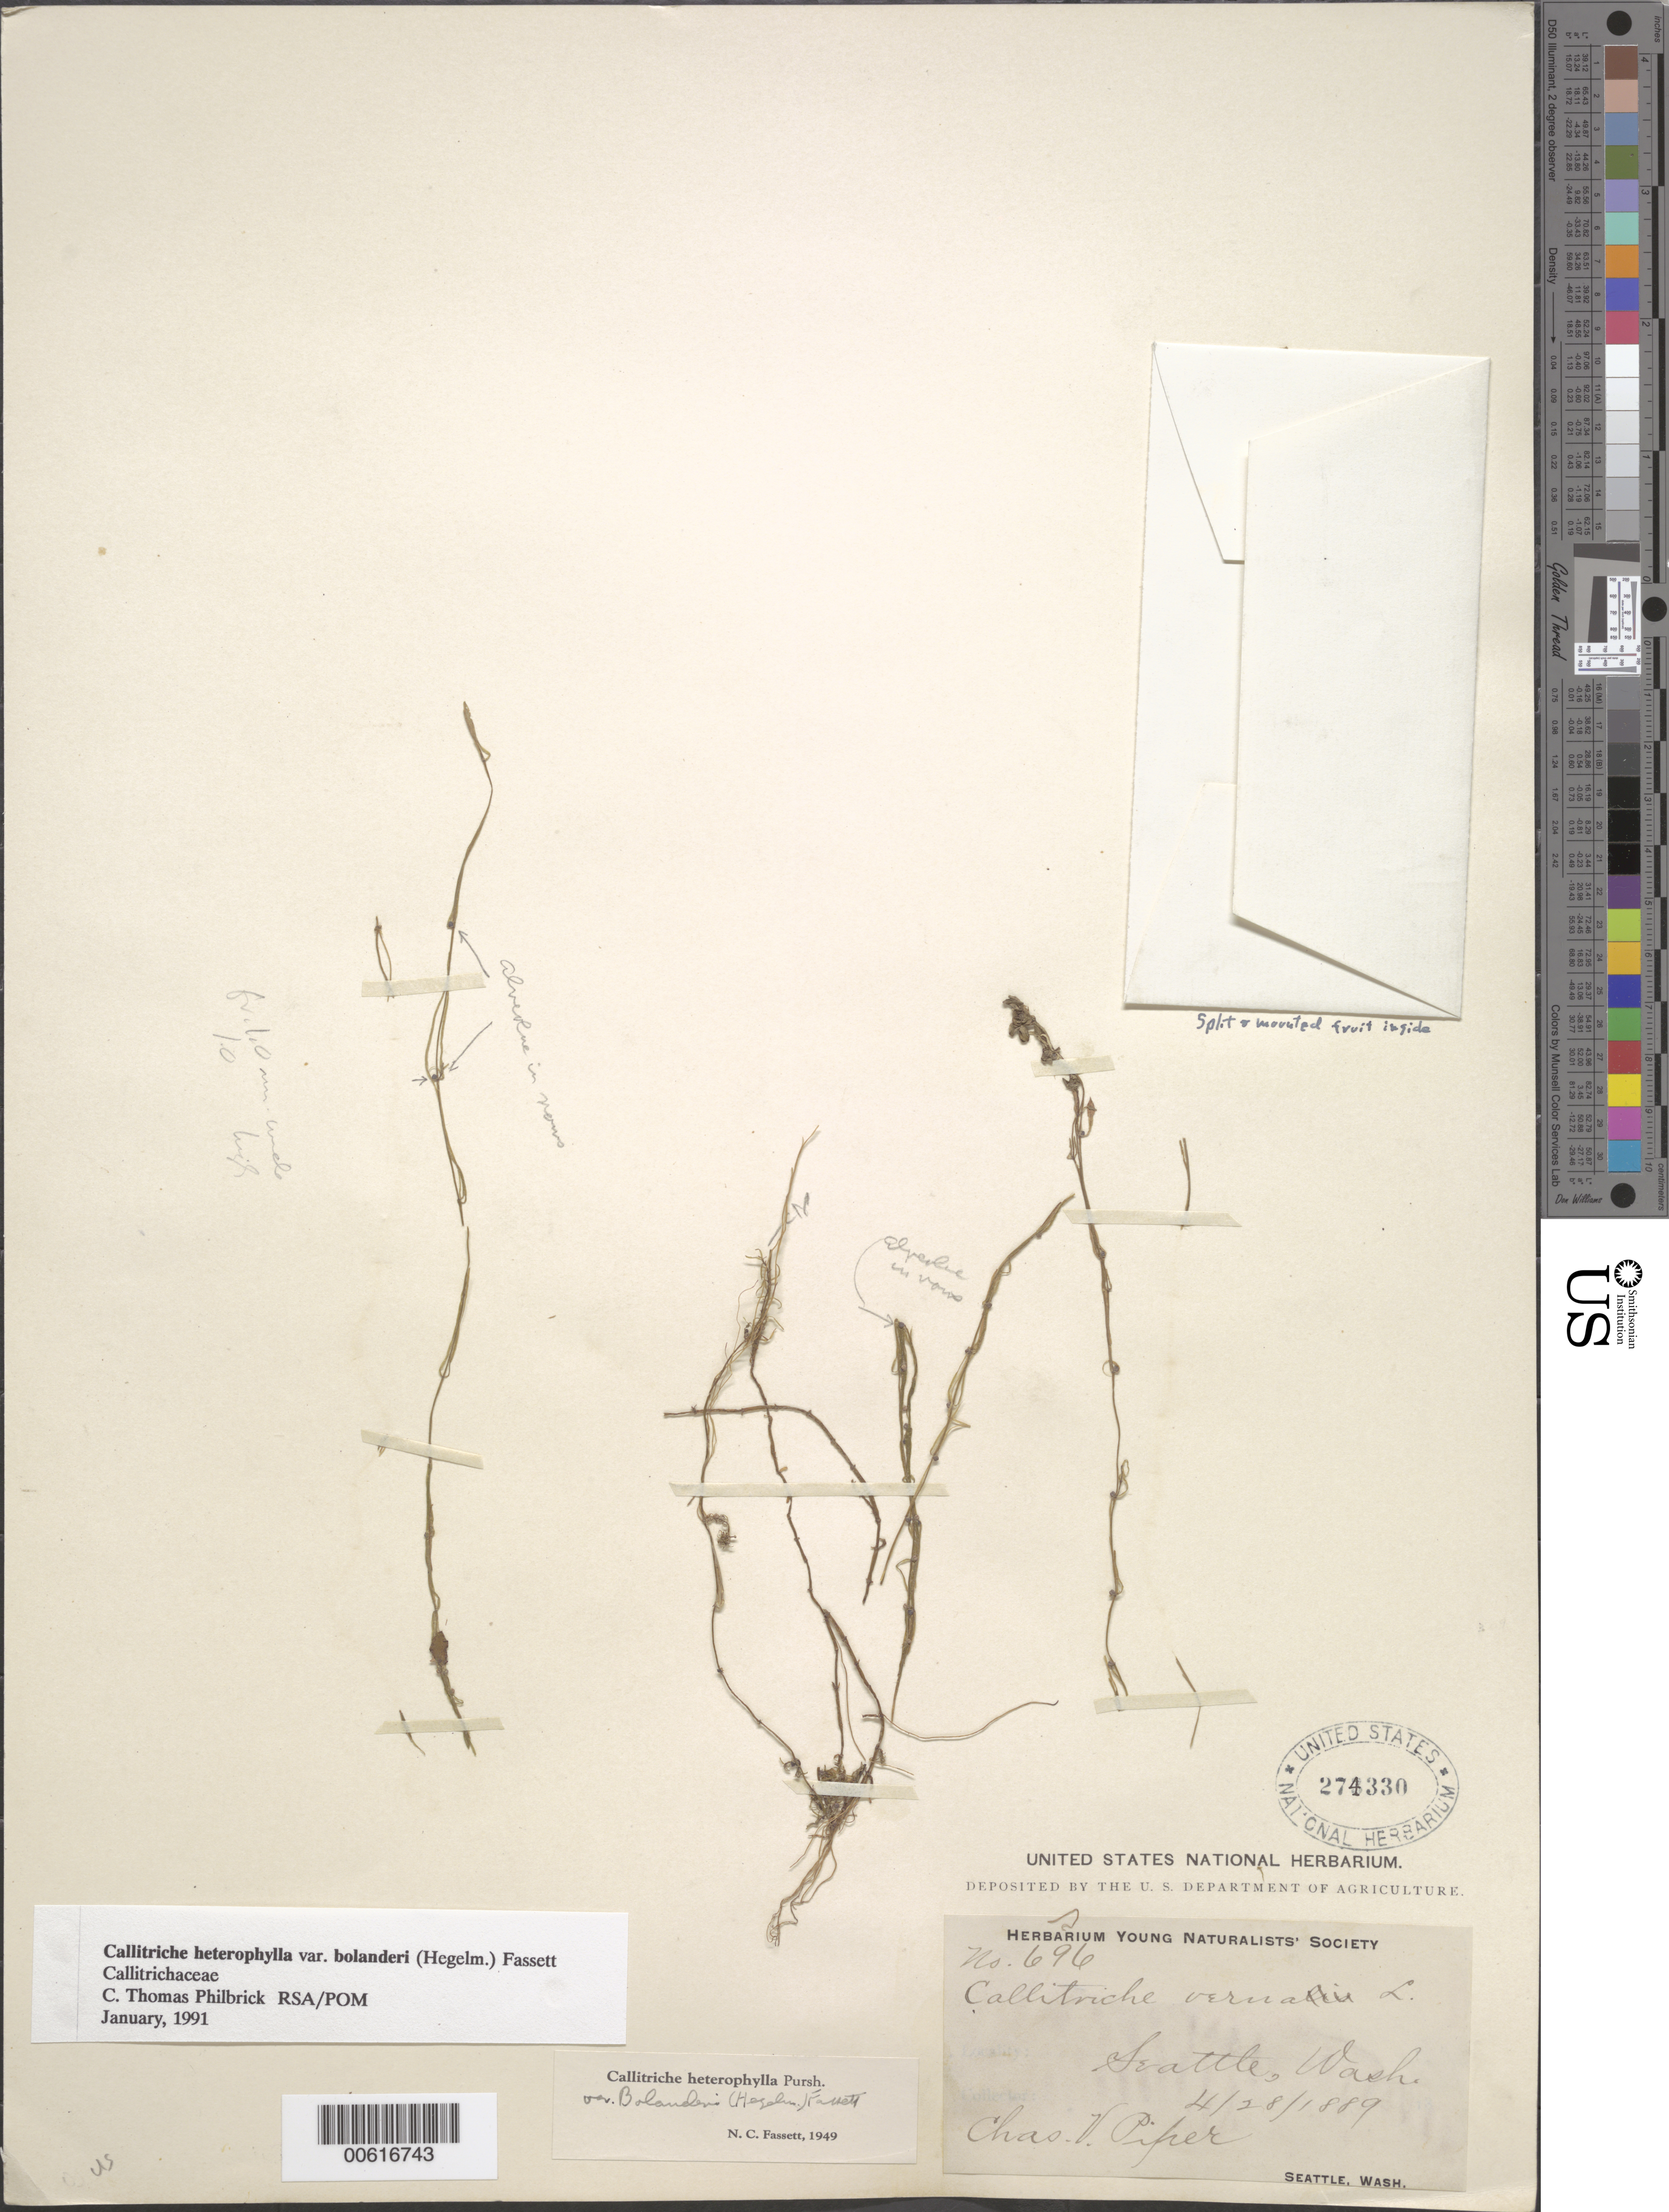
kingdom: Plantae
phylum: Tracheophyta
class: Magnoliopsida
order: Lamiales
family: Plantaginaceae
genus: Callitriche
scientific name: Callitriche heterophylla var. bolanderi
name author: (Hegelm.) Fassett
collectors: C. V. Piper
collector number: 696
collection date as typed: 28 Apr 1889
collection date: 1889-04-28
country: United States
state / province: Washington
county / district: King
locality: Seattle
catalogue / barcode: US 274330